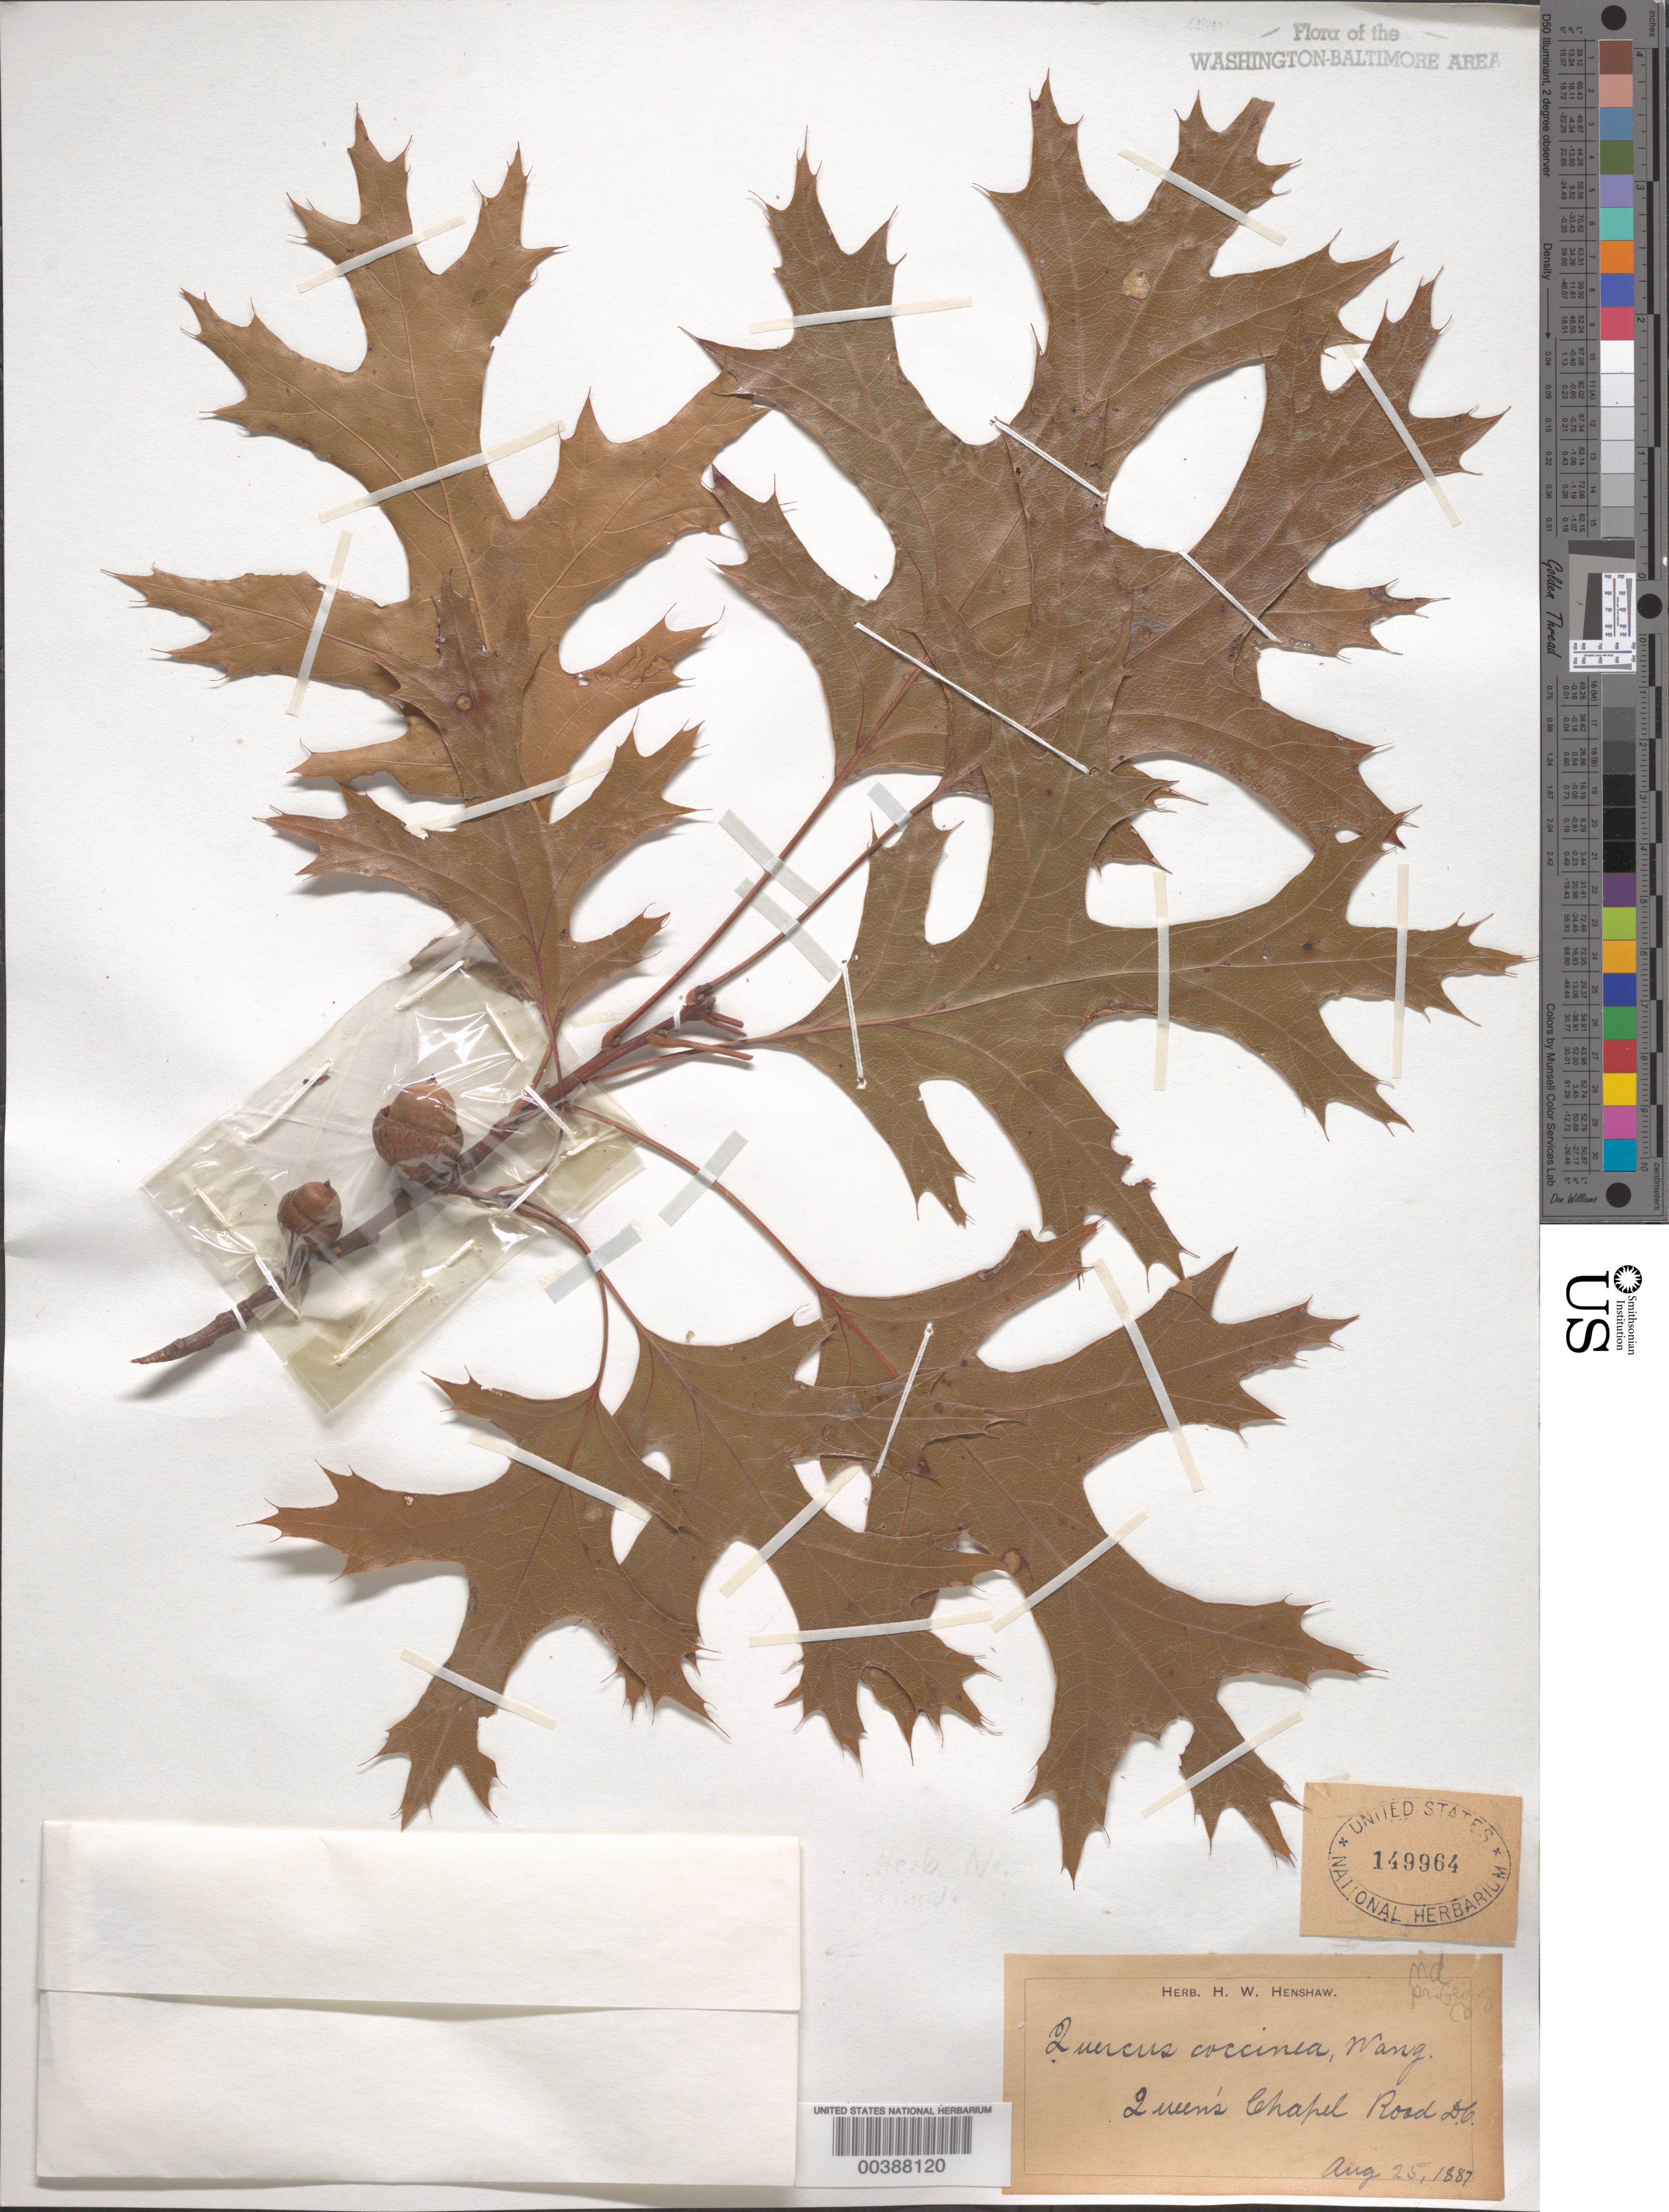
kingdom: Plantae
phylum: Tracheophyta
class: Magnoliopsida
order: Fagales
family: Fagaceae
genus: Quercus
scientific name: Quercus coccinea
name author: Münchh.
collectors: H. Henshaw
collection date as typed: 25 Aug 1887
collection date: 1887-08-25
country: United States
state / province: Maryland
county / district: Prince George's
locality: Queens Chapel Road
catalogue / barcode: US 149964